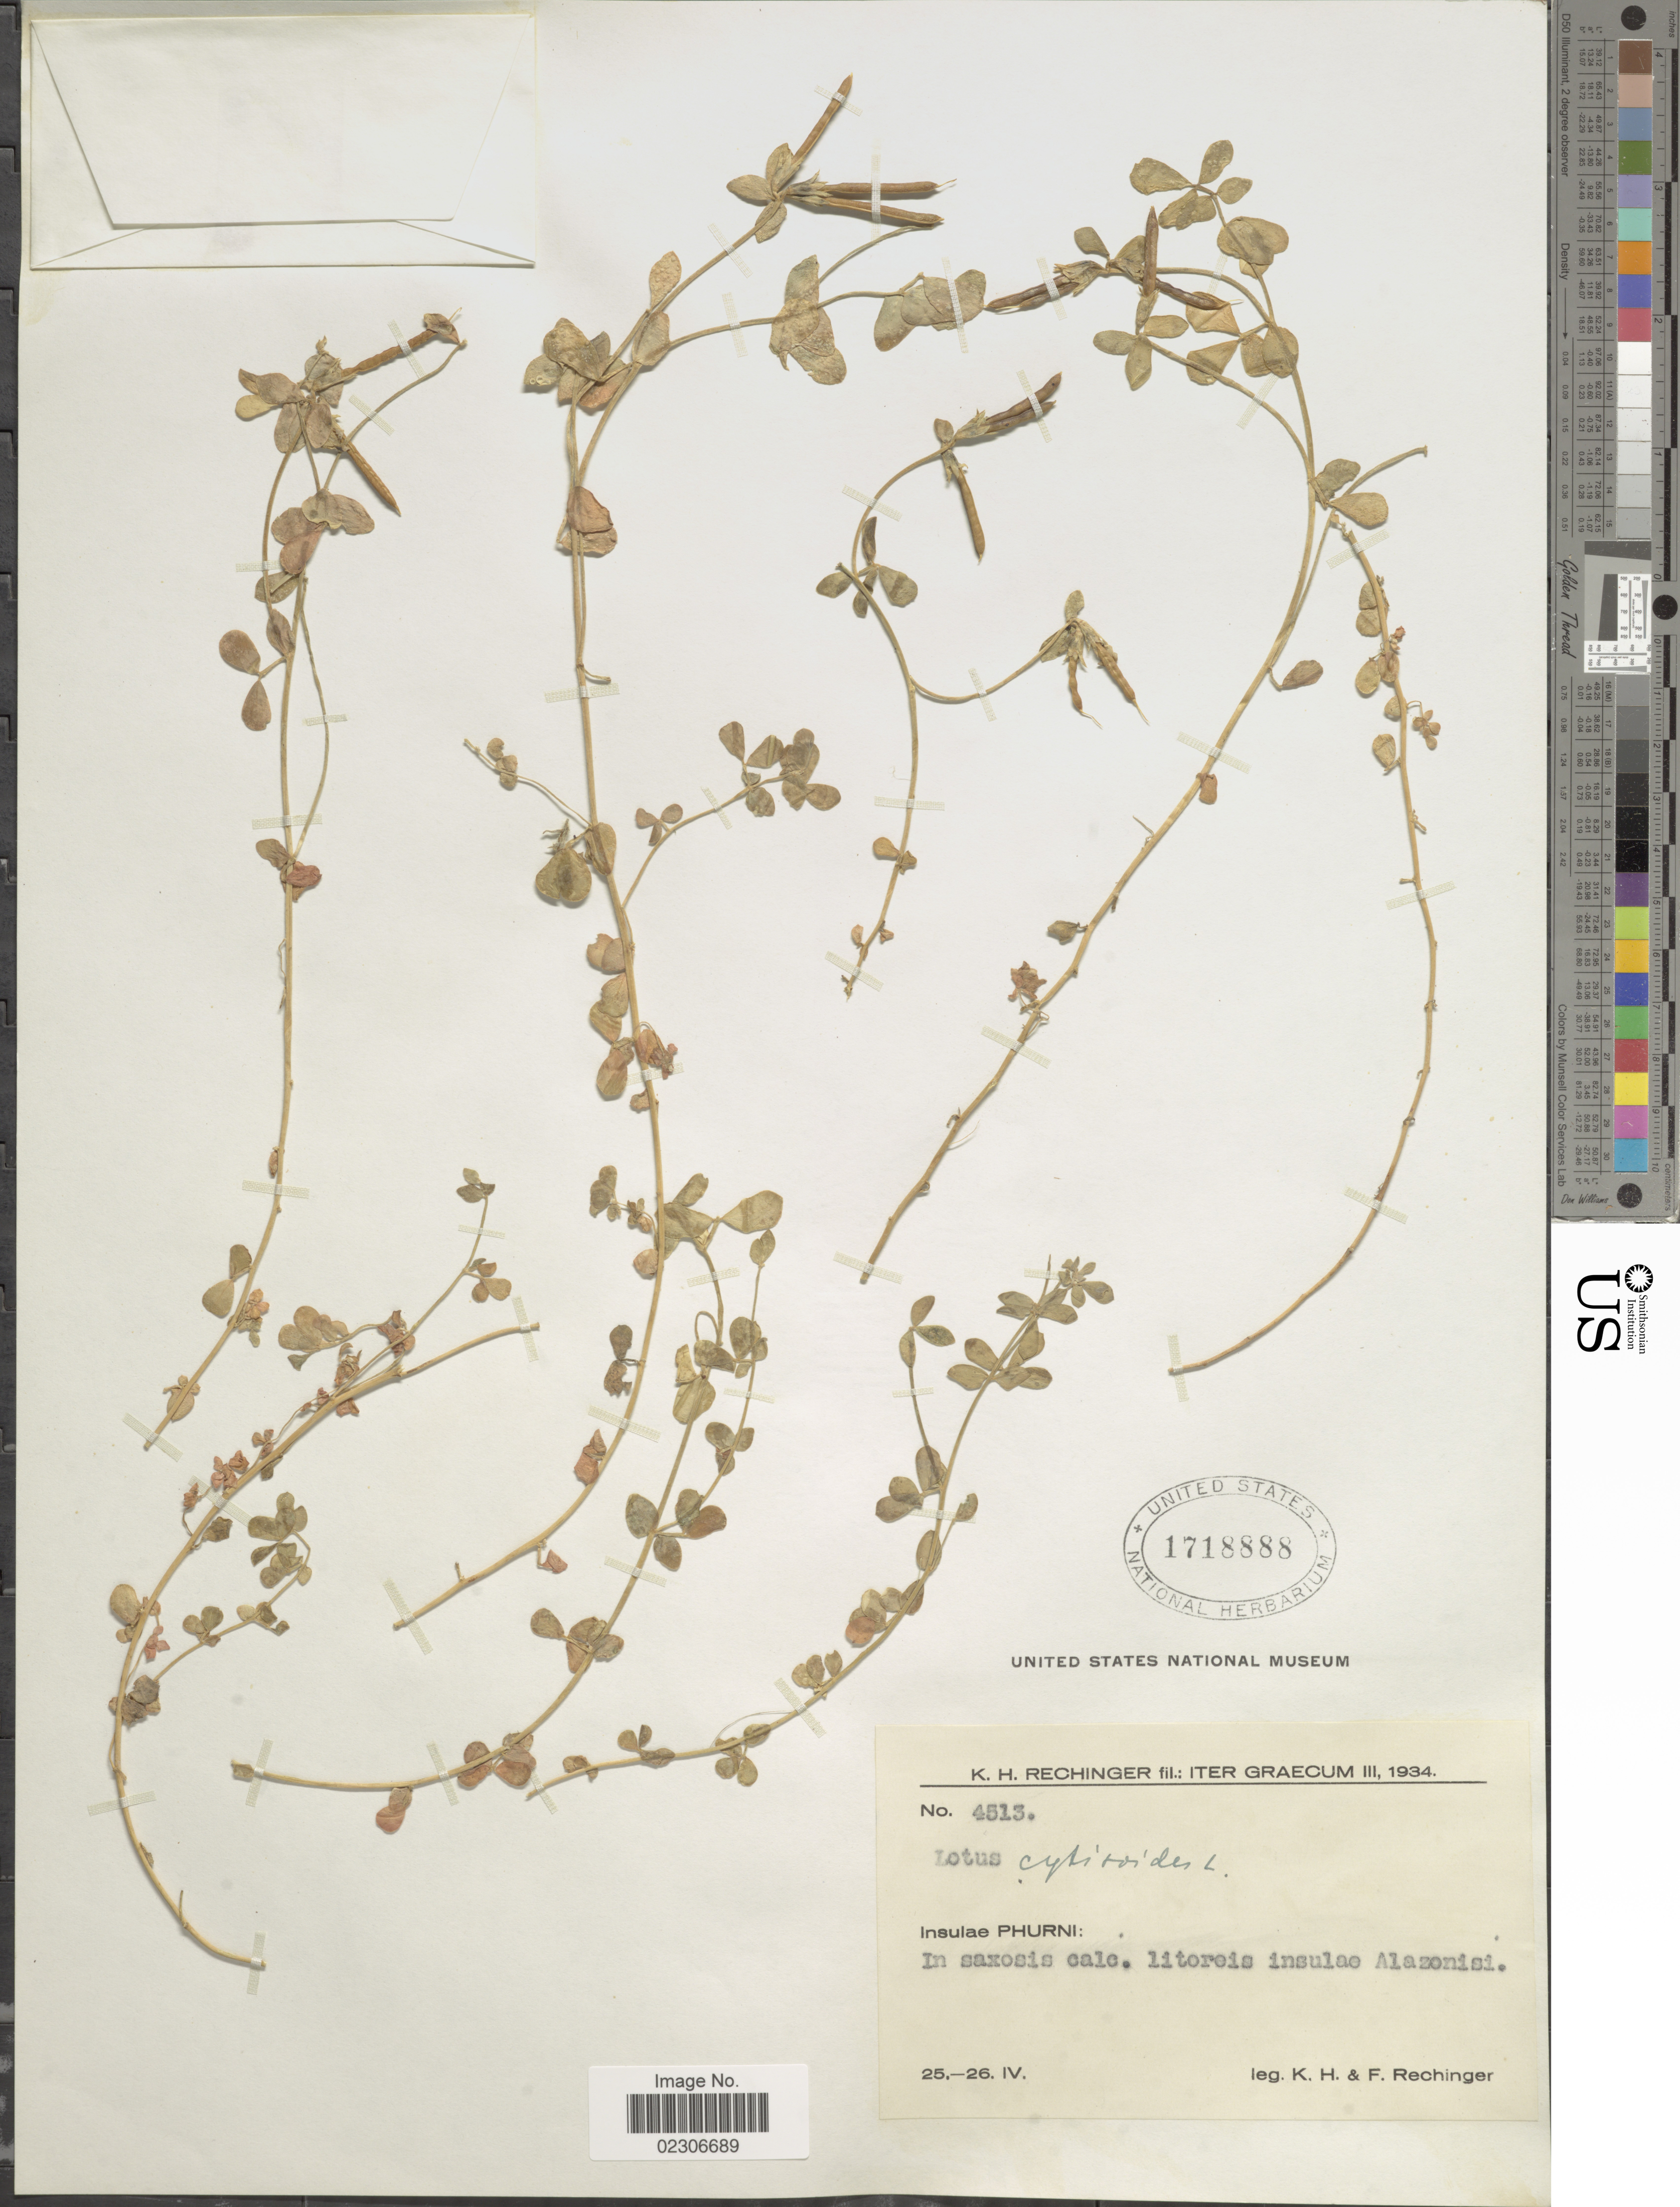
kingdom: Plantae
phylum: Tracheophyta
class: Magnoliopsida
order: Fabales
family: Fabaceae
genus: Lotus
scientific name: Lotus cytisoides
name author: L.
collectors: K. H. Rechinger & F. Rechinger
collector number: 4513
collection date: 1934-04-25/1934-04-26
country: Greece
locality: Insulae Phurni: In saxosis calc. litoreis insulae Alazonisi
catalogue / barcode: US 1718888